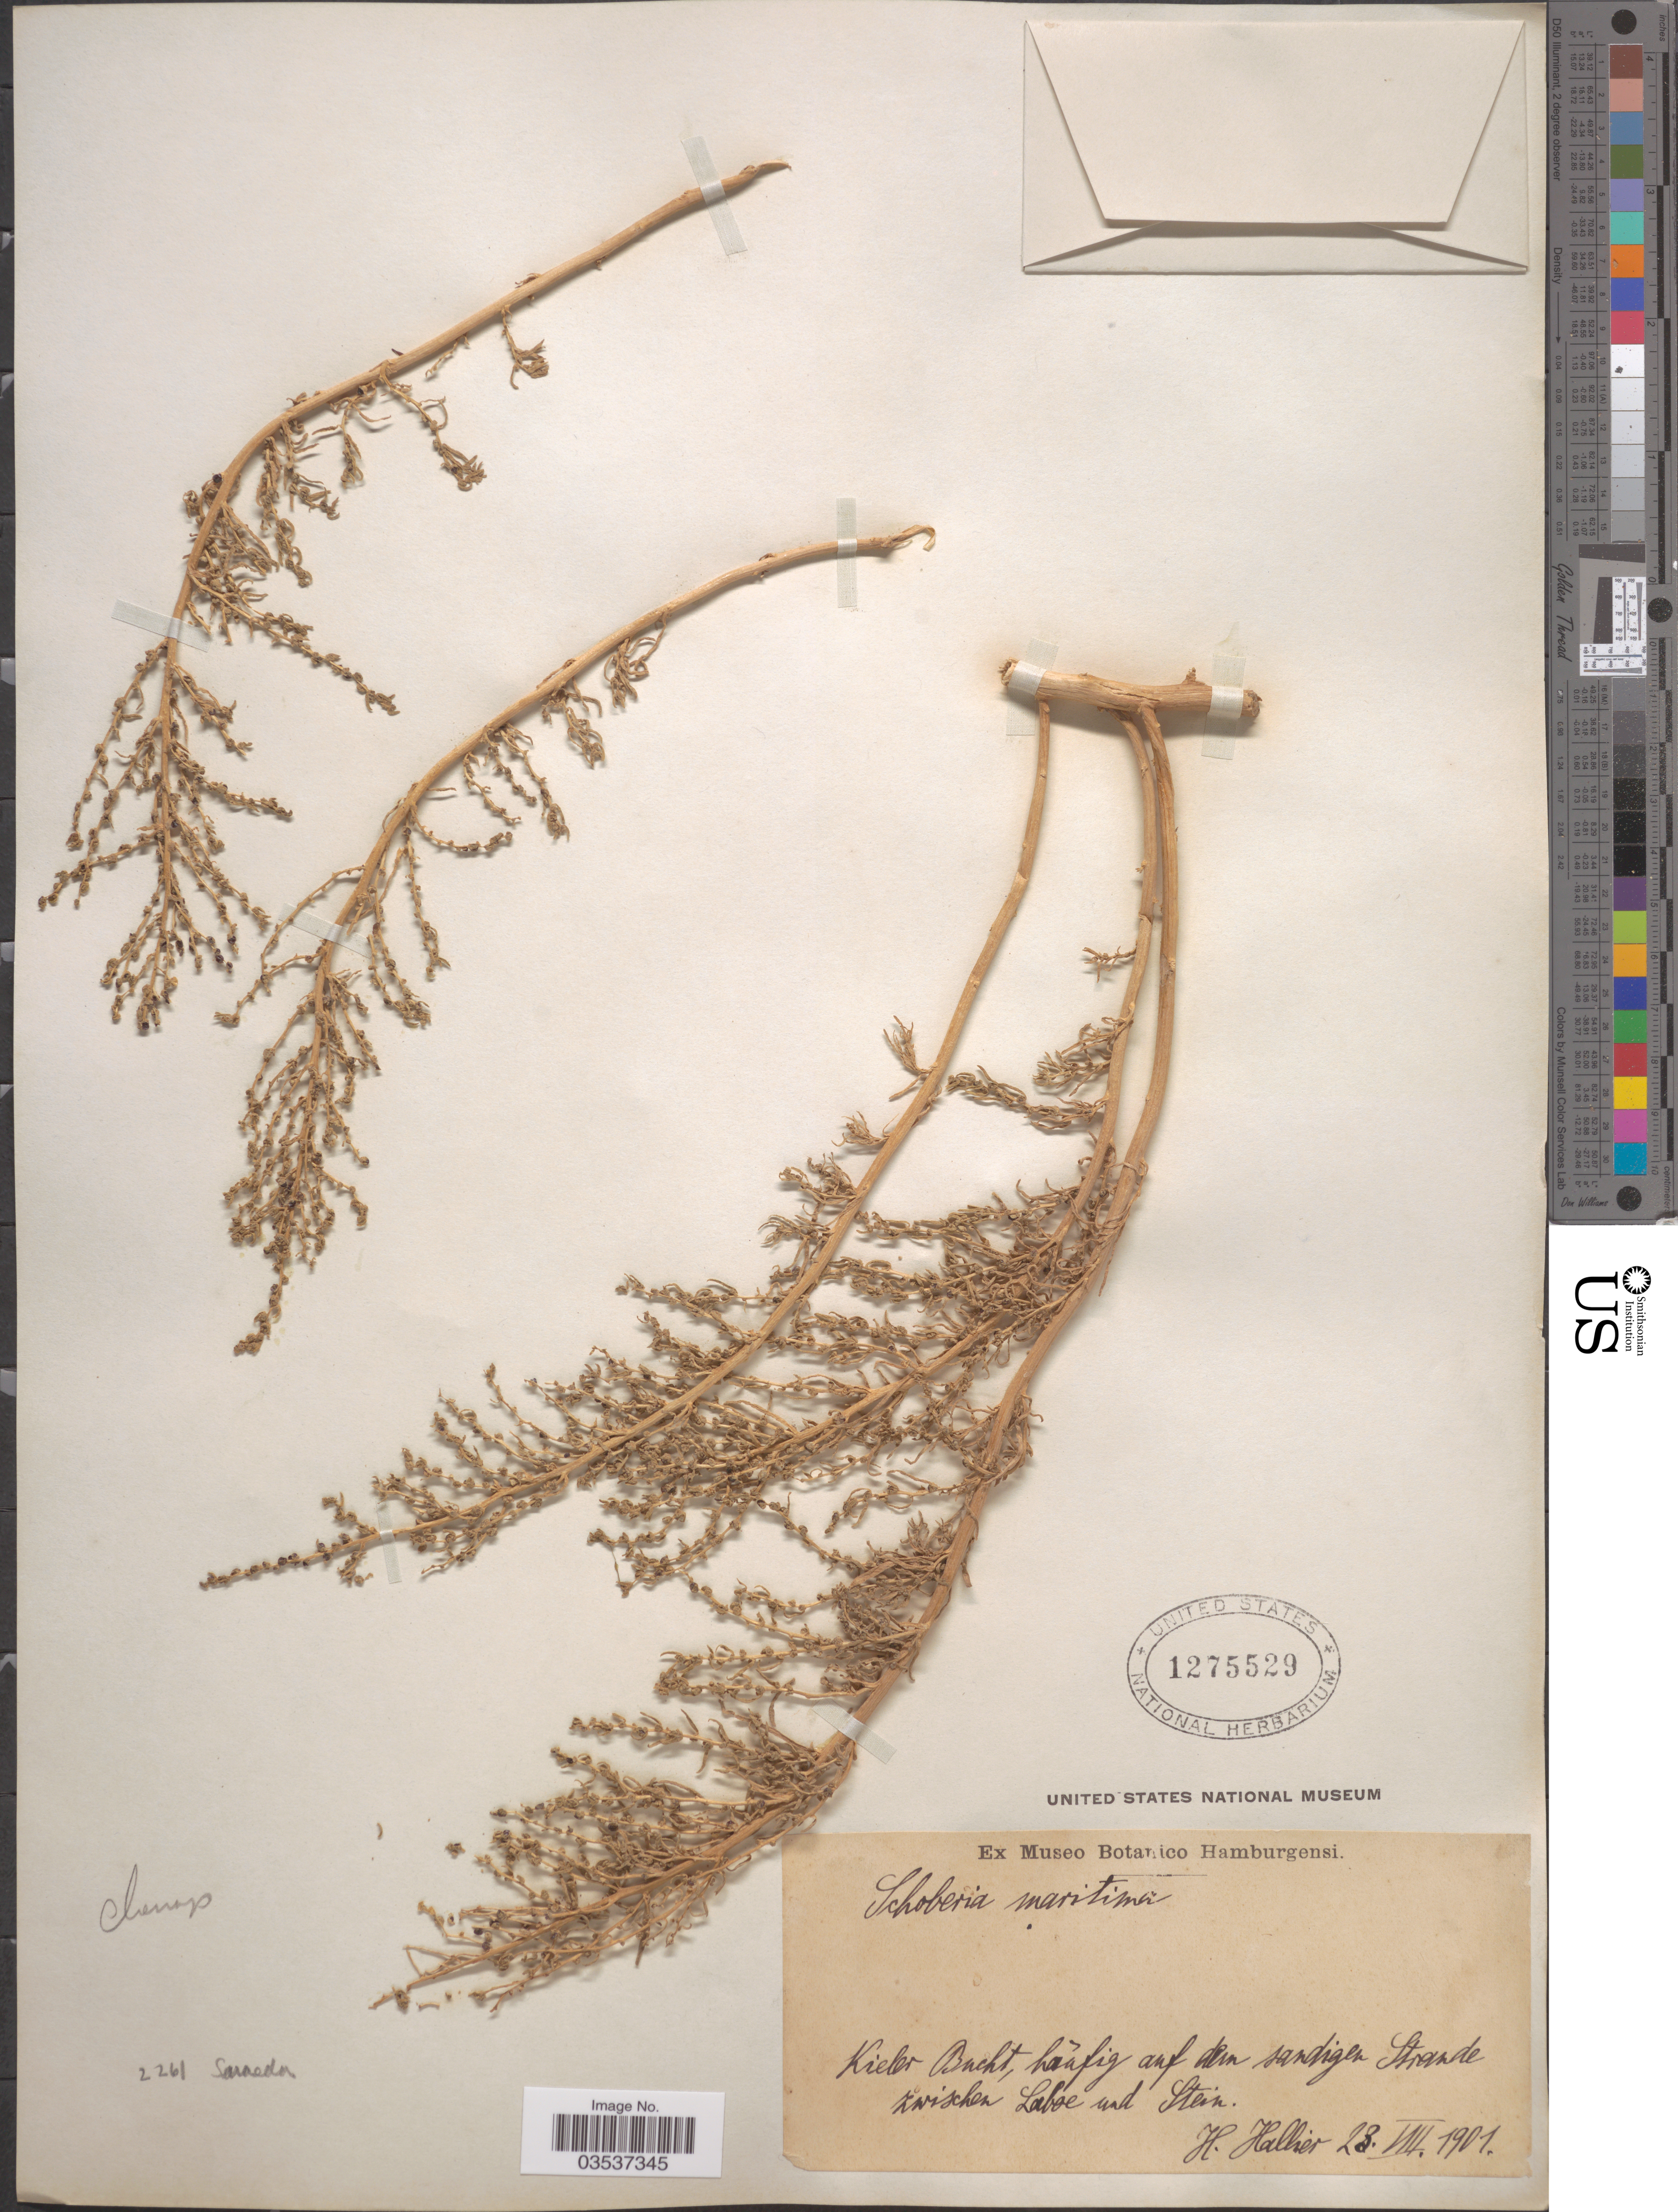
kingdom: Plantae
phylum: Tracheophyta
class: Magnoliopsida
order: Caryophyllales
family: Amaranthaceae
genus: Suaeda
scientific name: Suaeda maritima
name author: (L.) Dumort.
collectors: H. G. Hallier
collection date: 1901-08-23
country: Germany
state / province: Hamburg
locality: Kieler Bucht, haùfig auf dem sandigen Strande zwischen Laboe und Stein.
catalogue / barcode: US 1275529